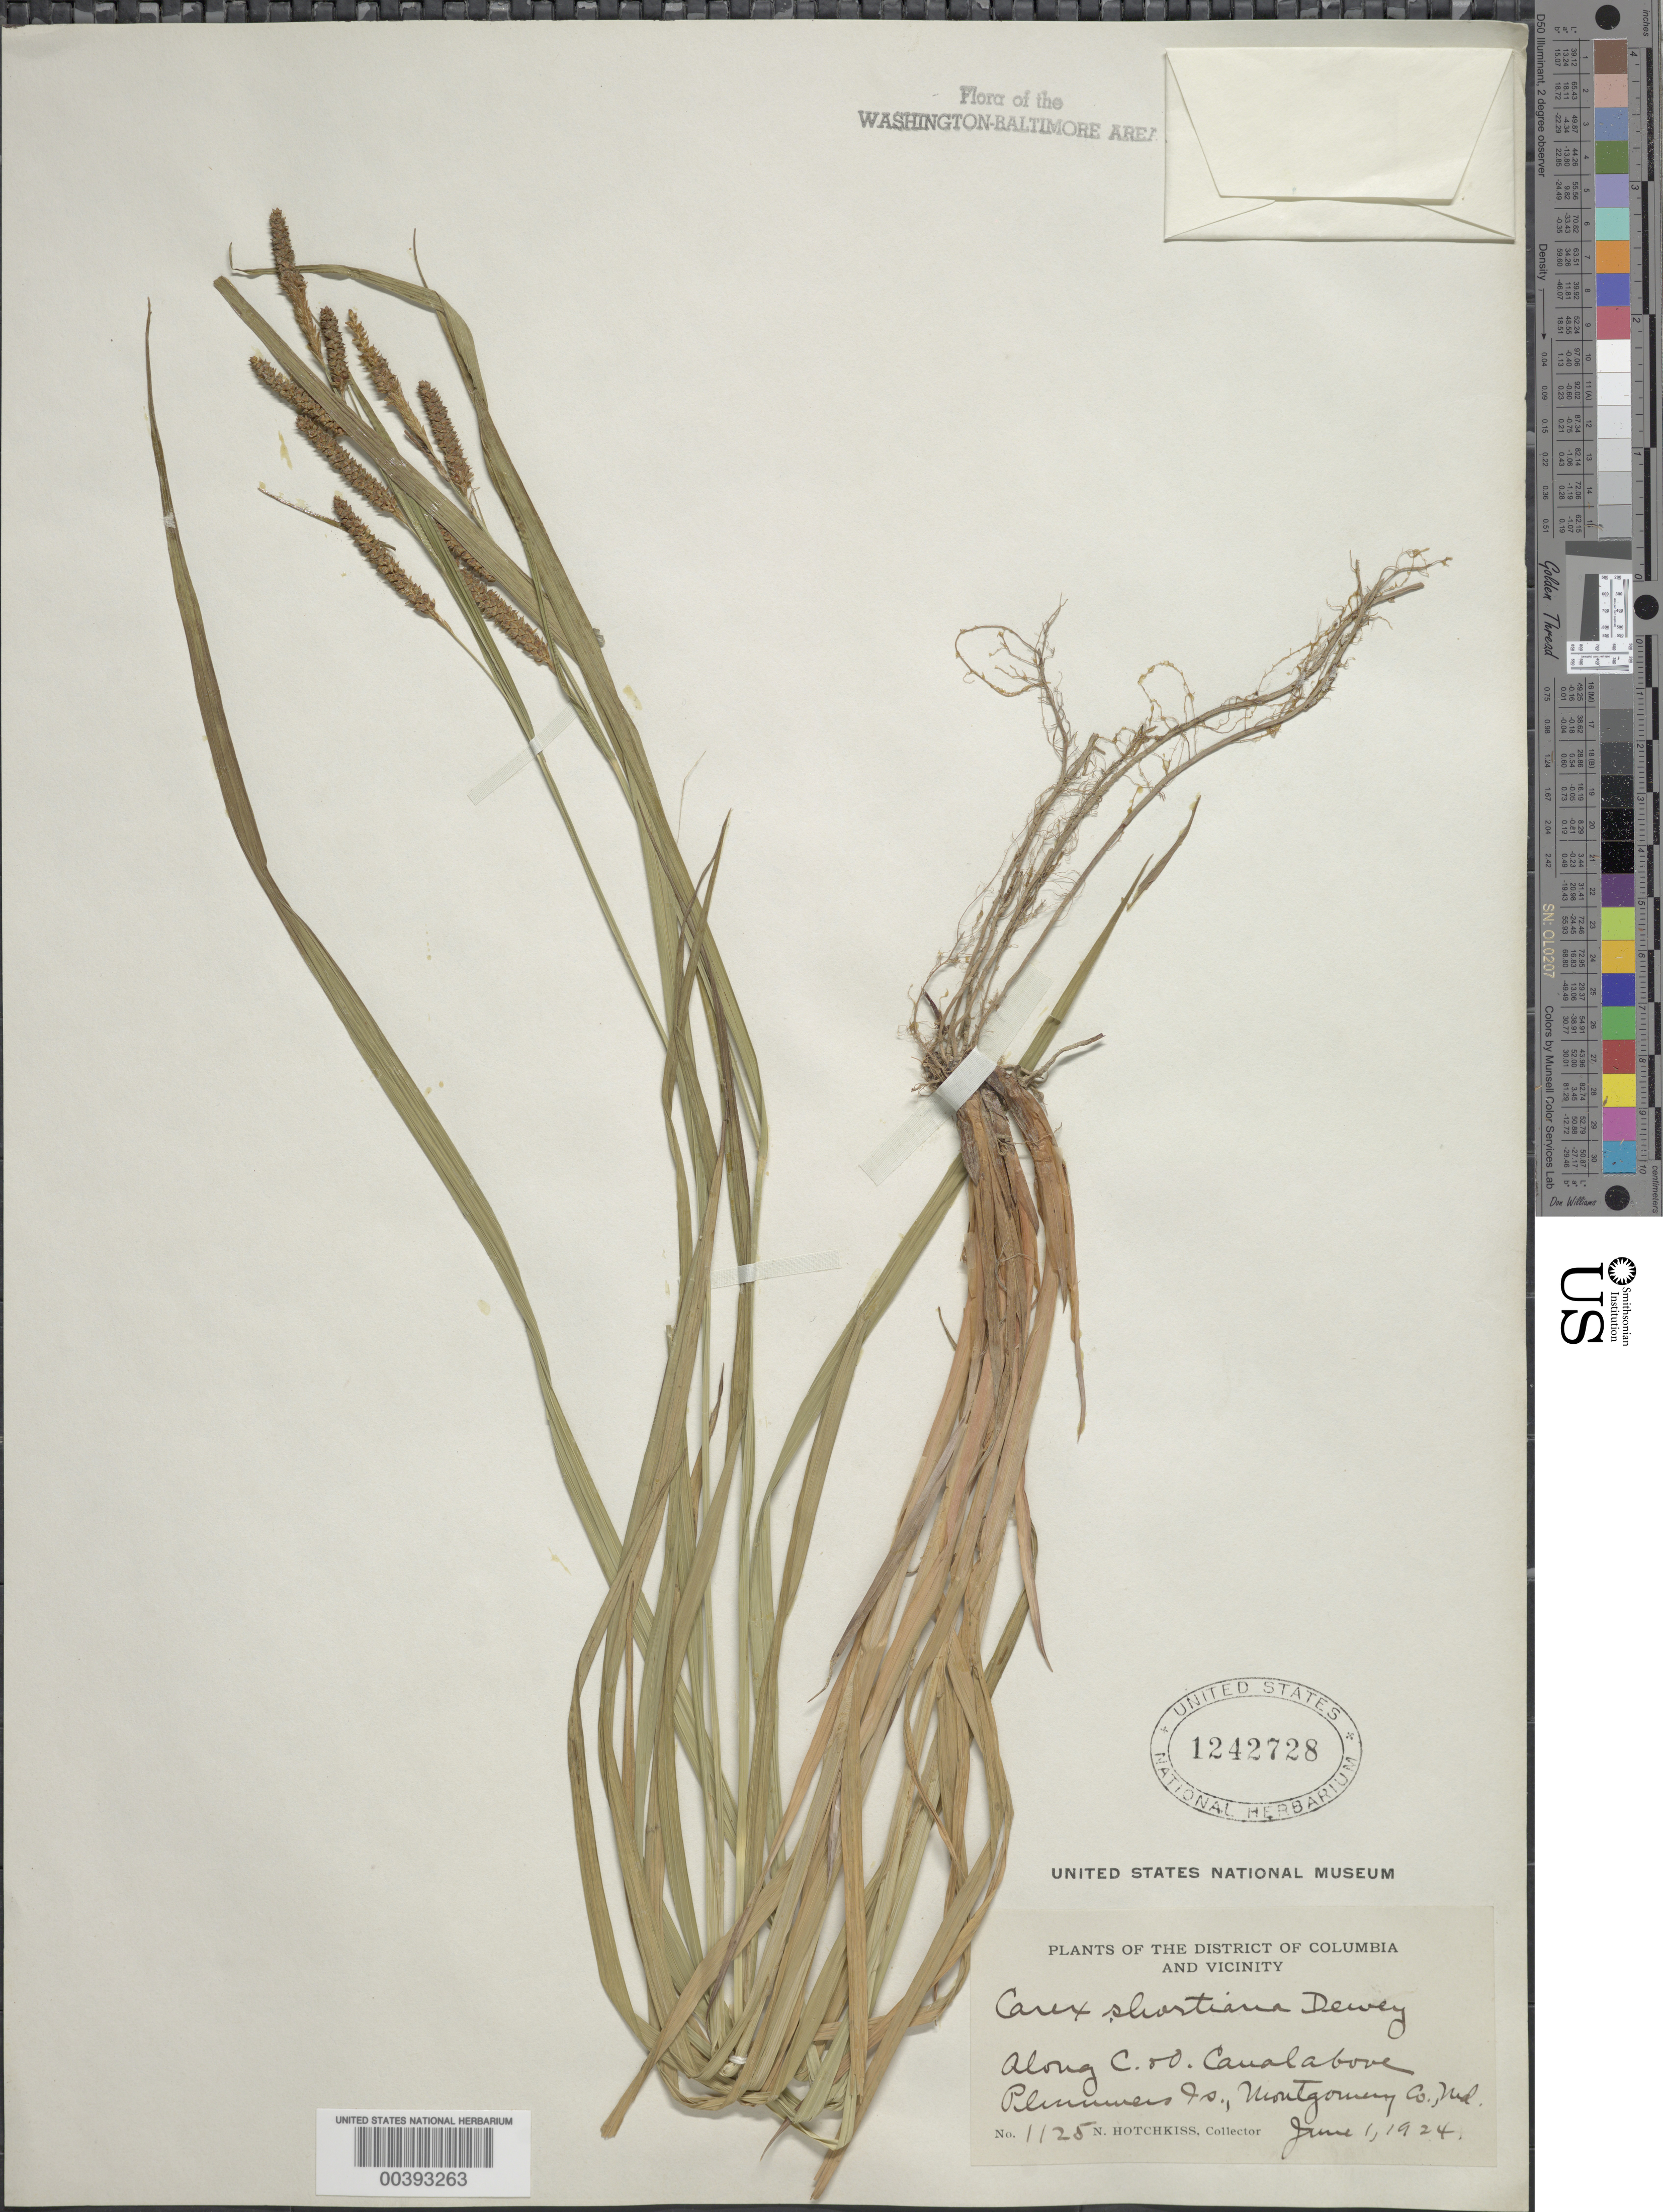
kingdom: Plantae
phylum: Tracheophyta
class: Liliopsida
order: Poales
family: Cyperaceae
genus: Carex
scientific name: Carex shortiana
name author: Dewey & Torr.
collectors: N. Hotchkiss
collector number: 1125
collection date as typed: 01 Jun 1924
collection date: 1924-06-01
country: United States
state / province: Maryland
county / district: Montgomery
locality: C. & O. Canal above Plummers Island C. & O. Canal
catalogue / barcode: US 1242728